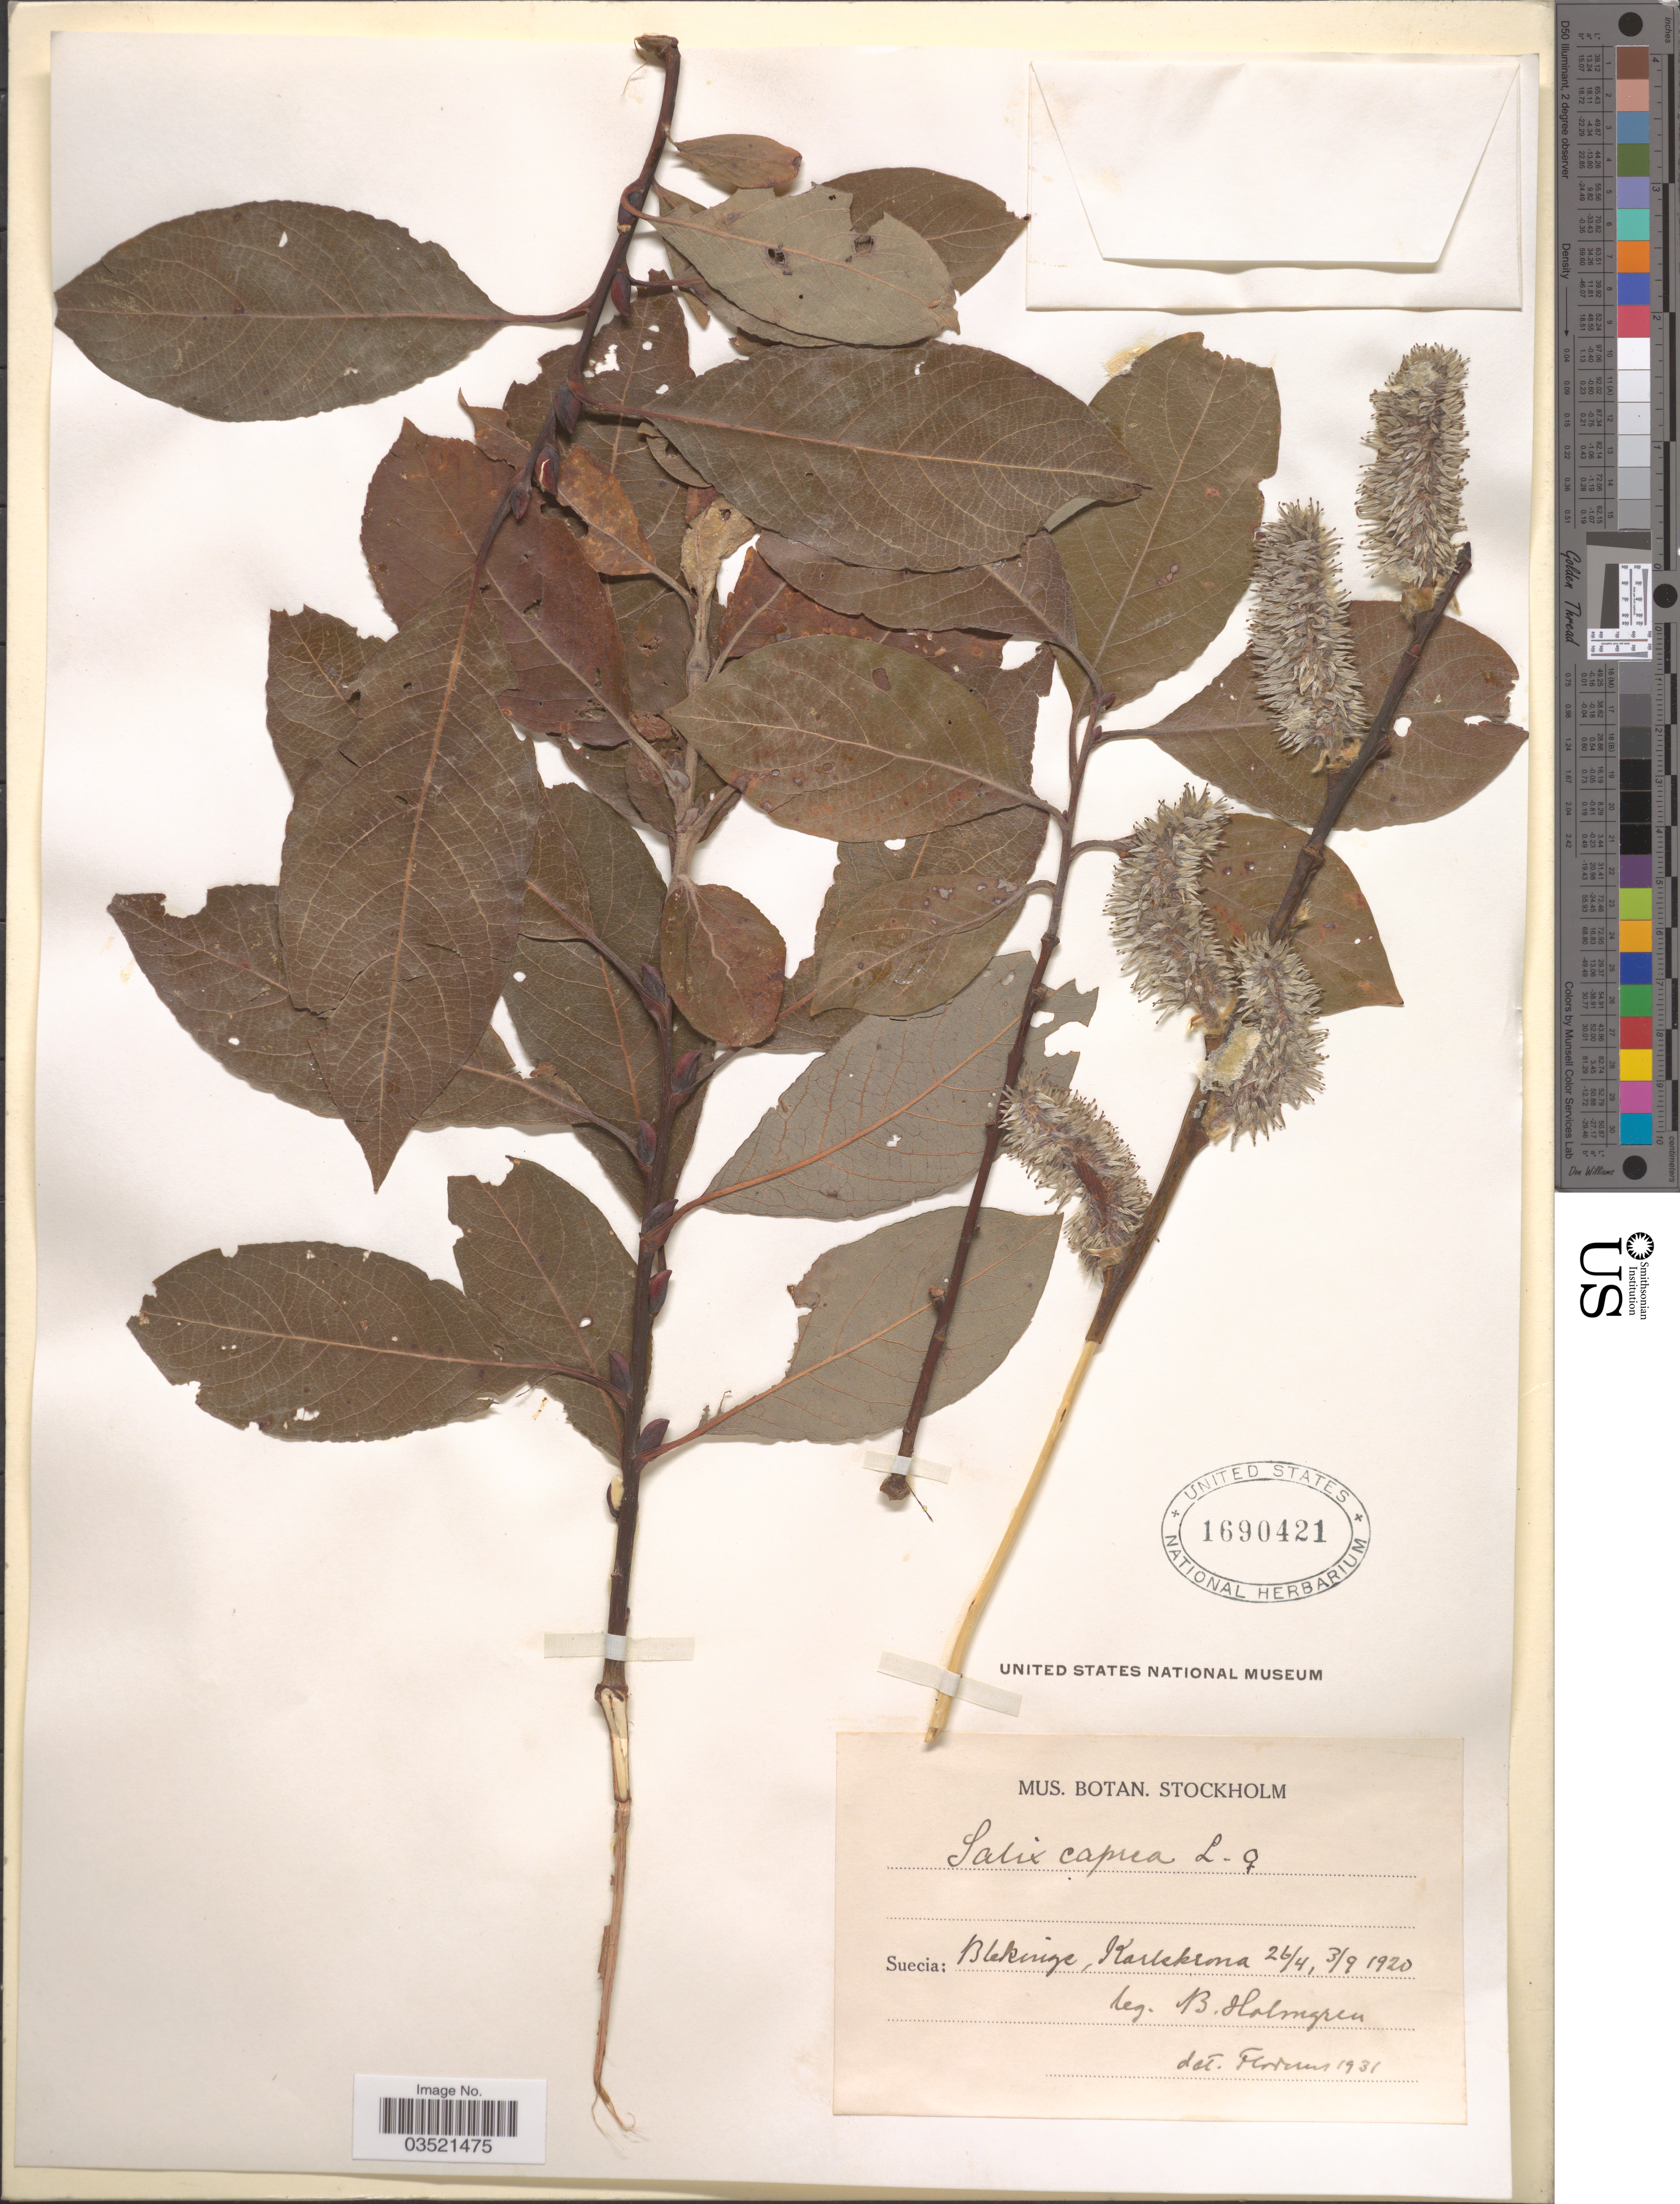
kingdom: Plantae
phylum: Tracheophyta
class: Magnoliopsida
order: Malpighiales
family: Salicaceae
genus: Salix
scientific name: Salix caprea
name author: L.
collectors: B. Holmgren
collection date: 1920-04-26/1920-09-03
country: Sweden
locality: Suecia: Blekinge, Karlskrona.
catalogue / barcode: US 1690421